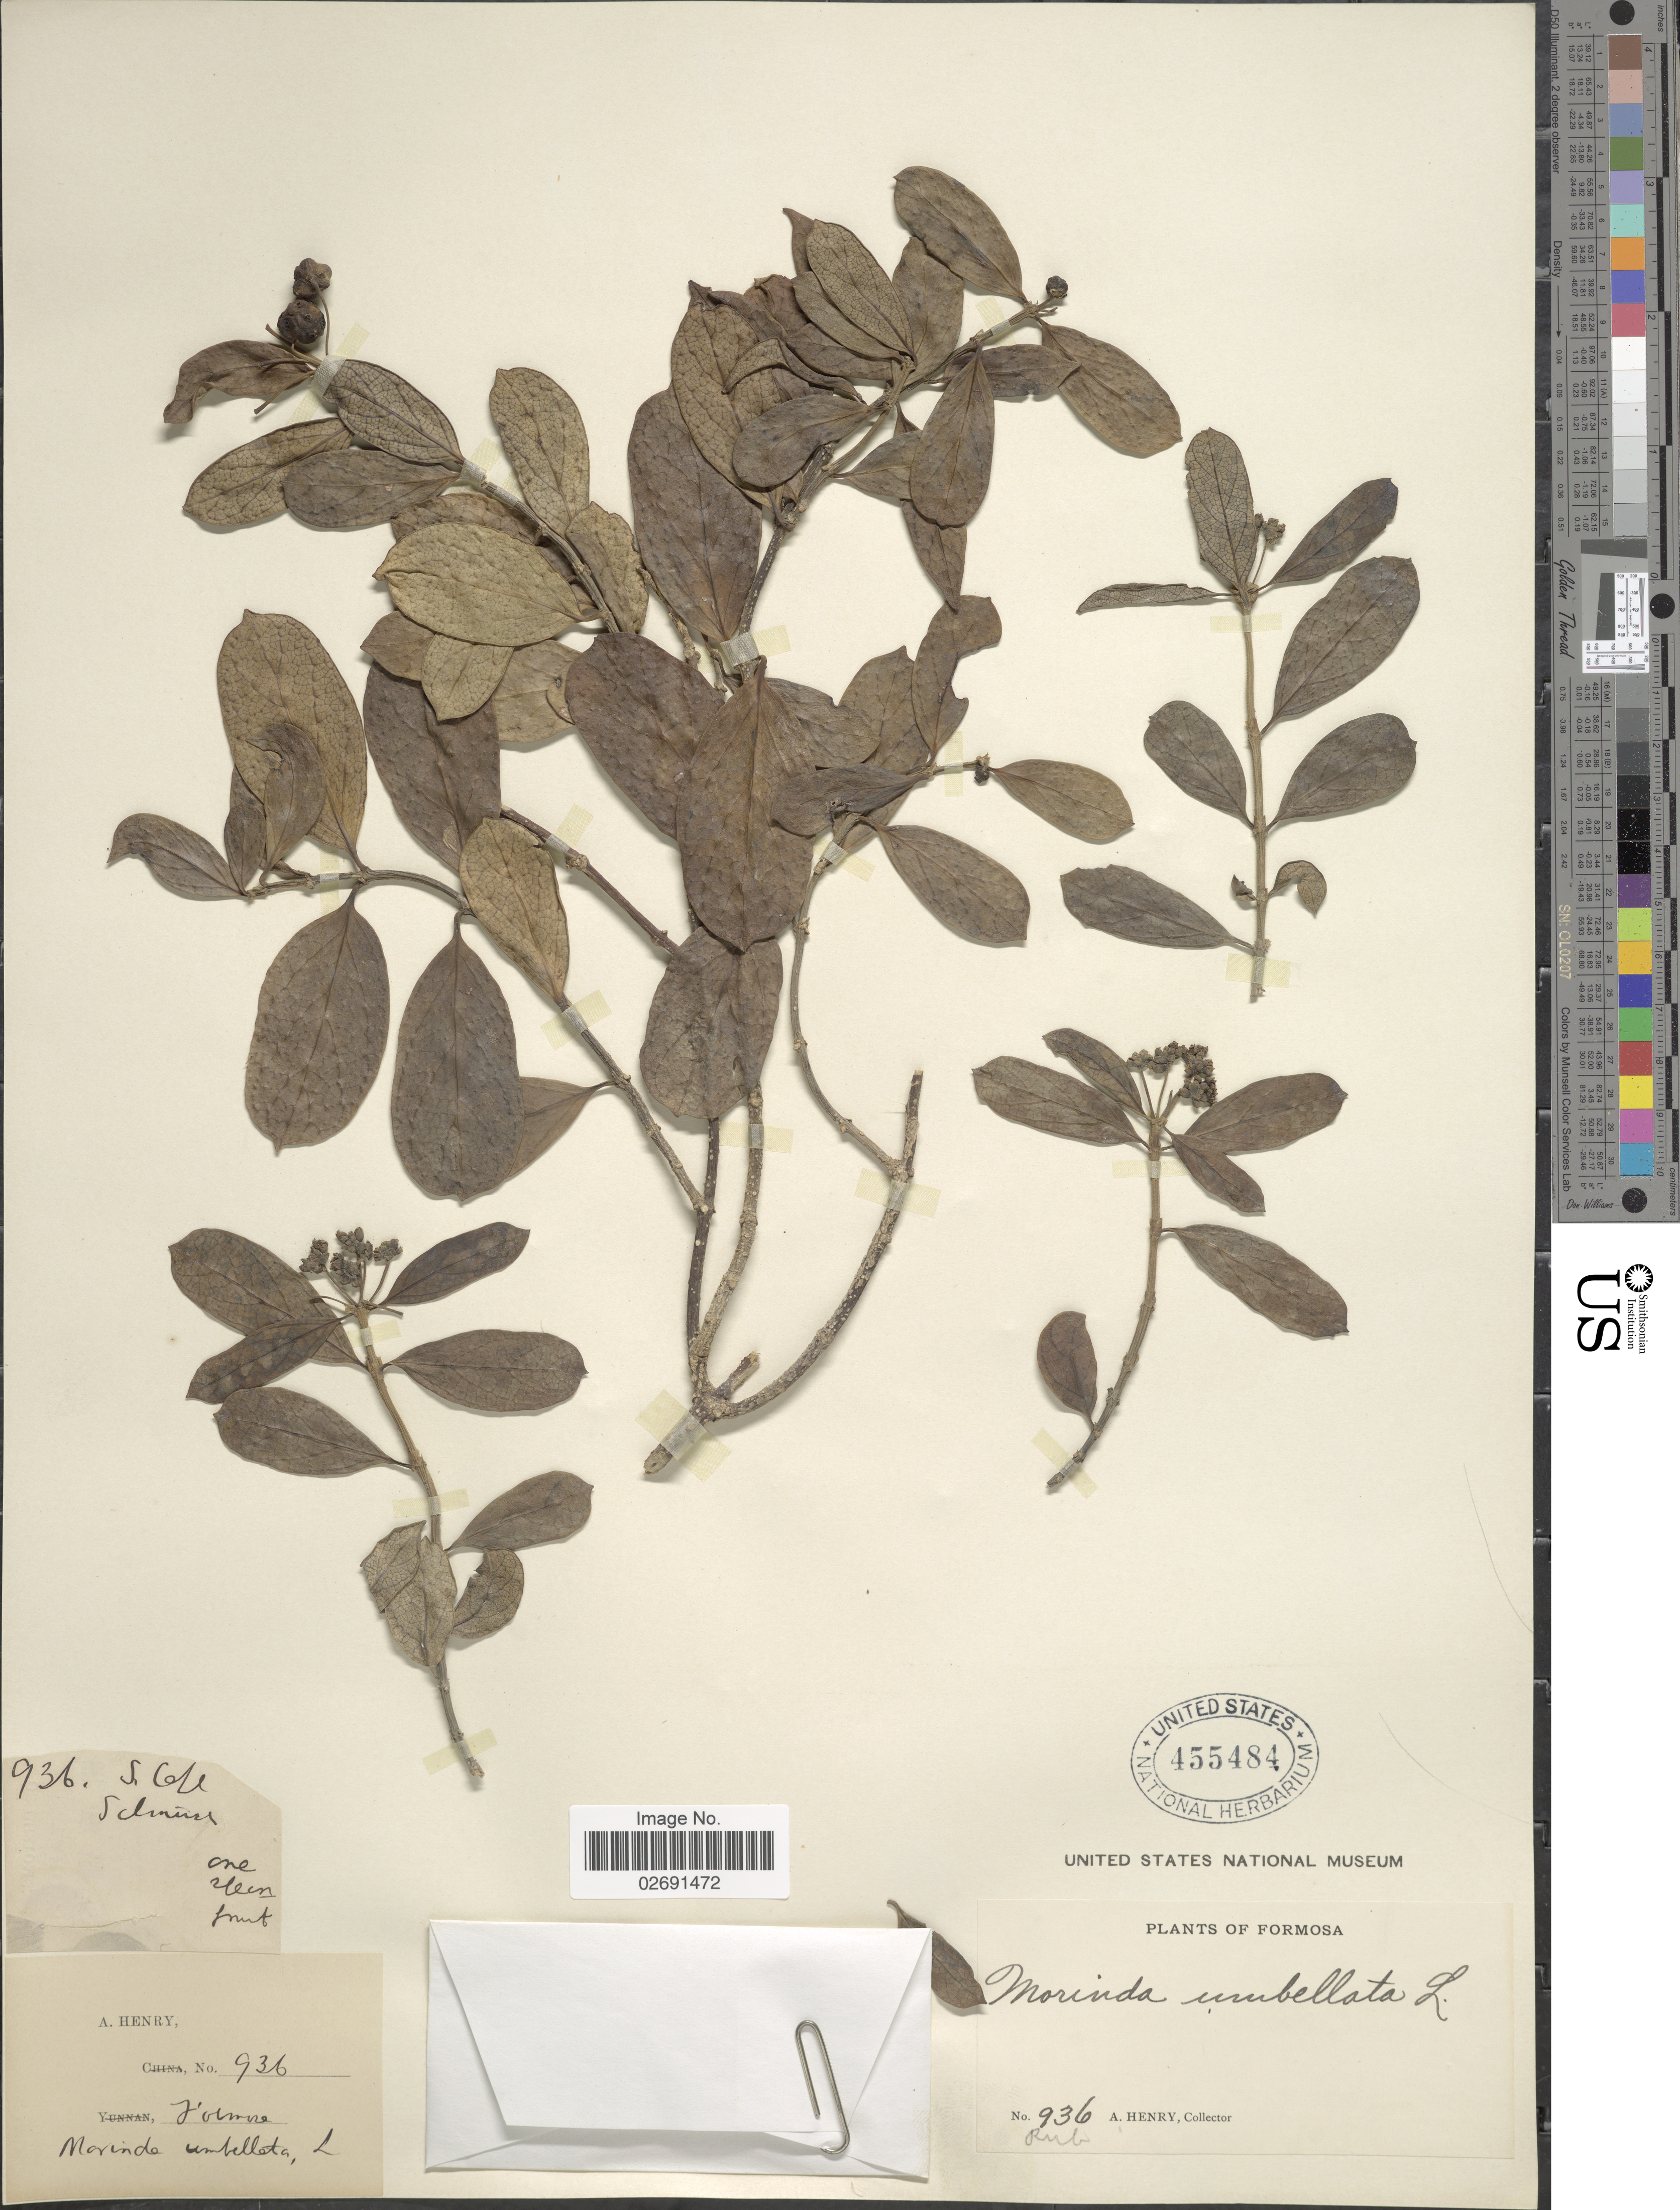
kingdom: Plantae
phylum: Tracheophyta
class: Magnoliopsida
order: Gentianales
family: Rubiaceae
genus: Gynochthodes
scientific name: Gynochthodes umbellata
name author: (L.) Razafim. & B. Bremer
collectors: A. Henry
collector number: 936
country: Taiwan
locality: Formosa.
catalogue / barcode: US 455484